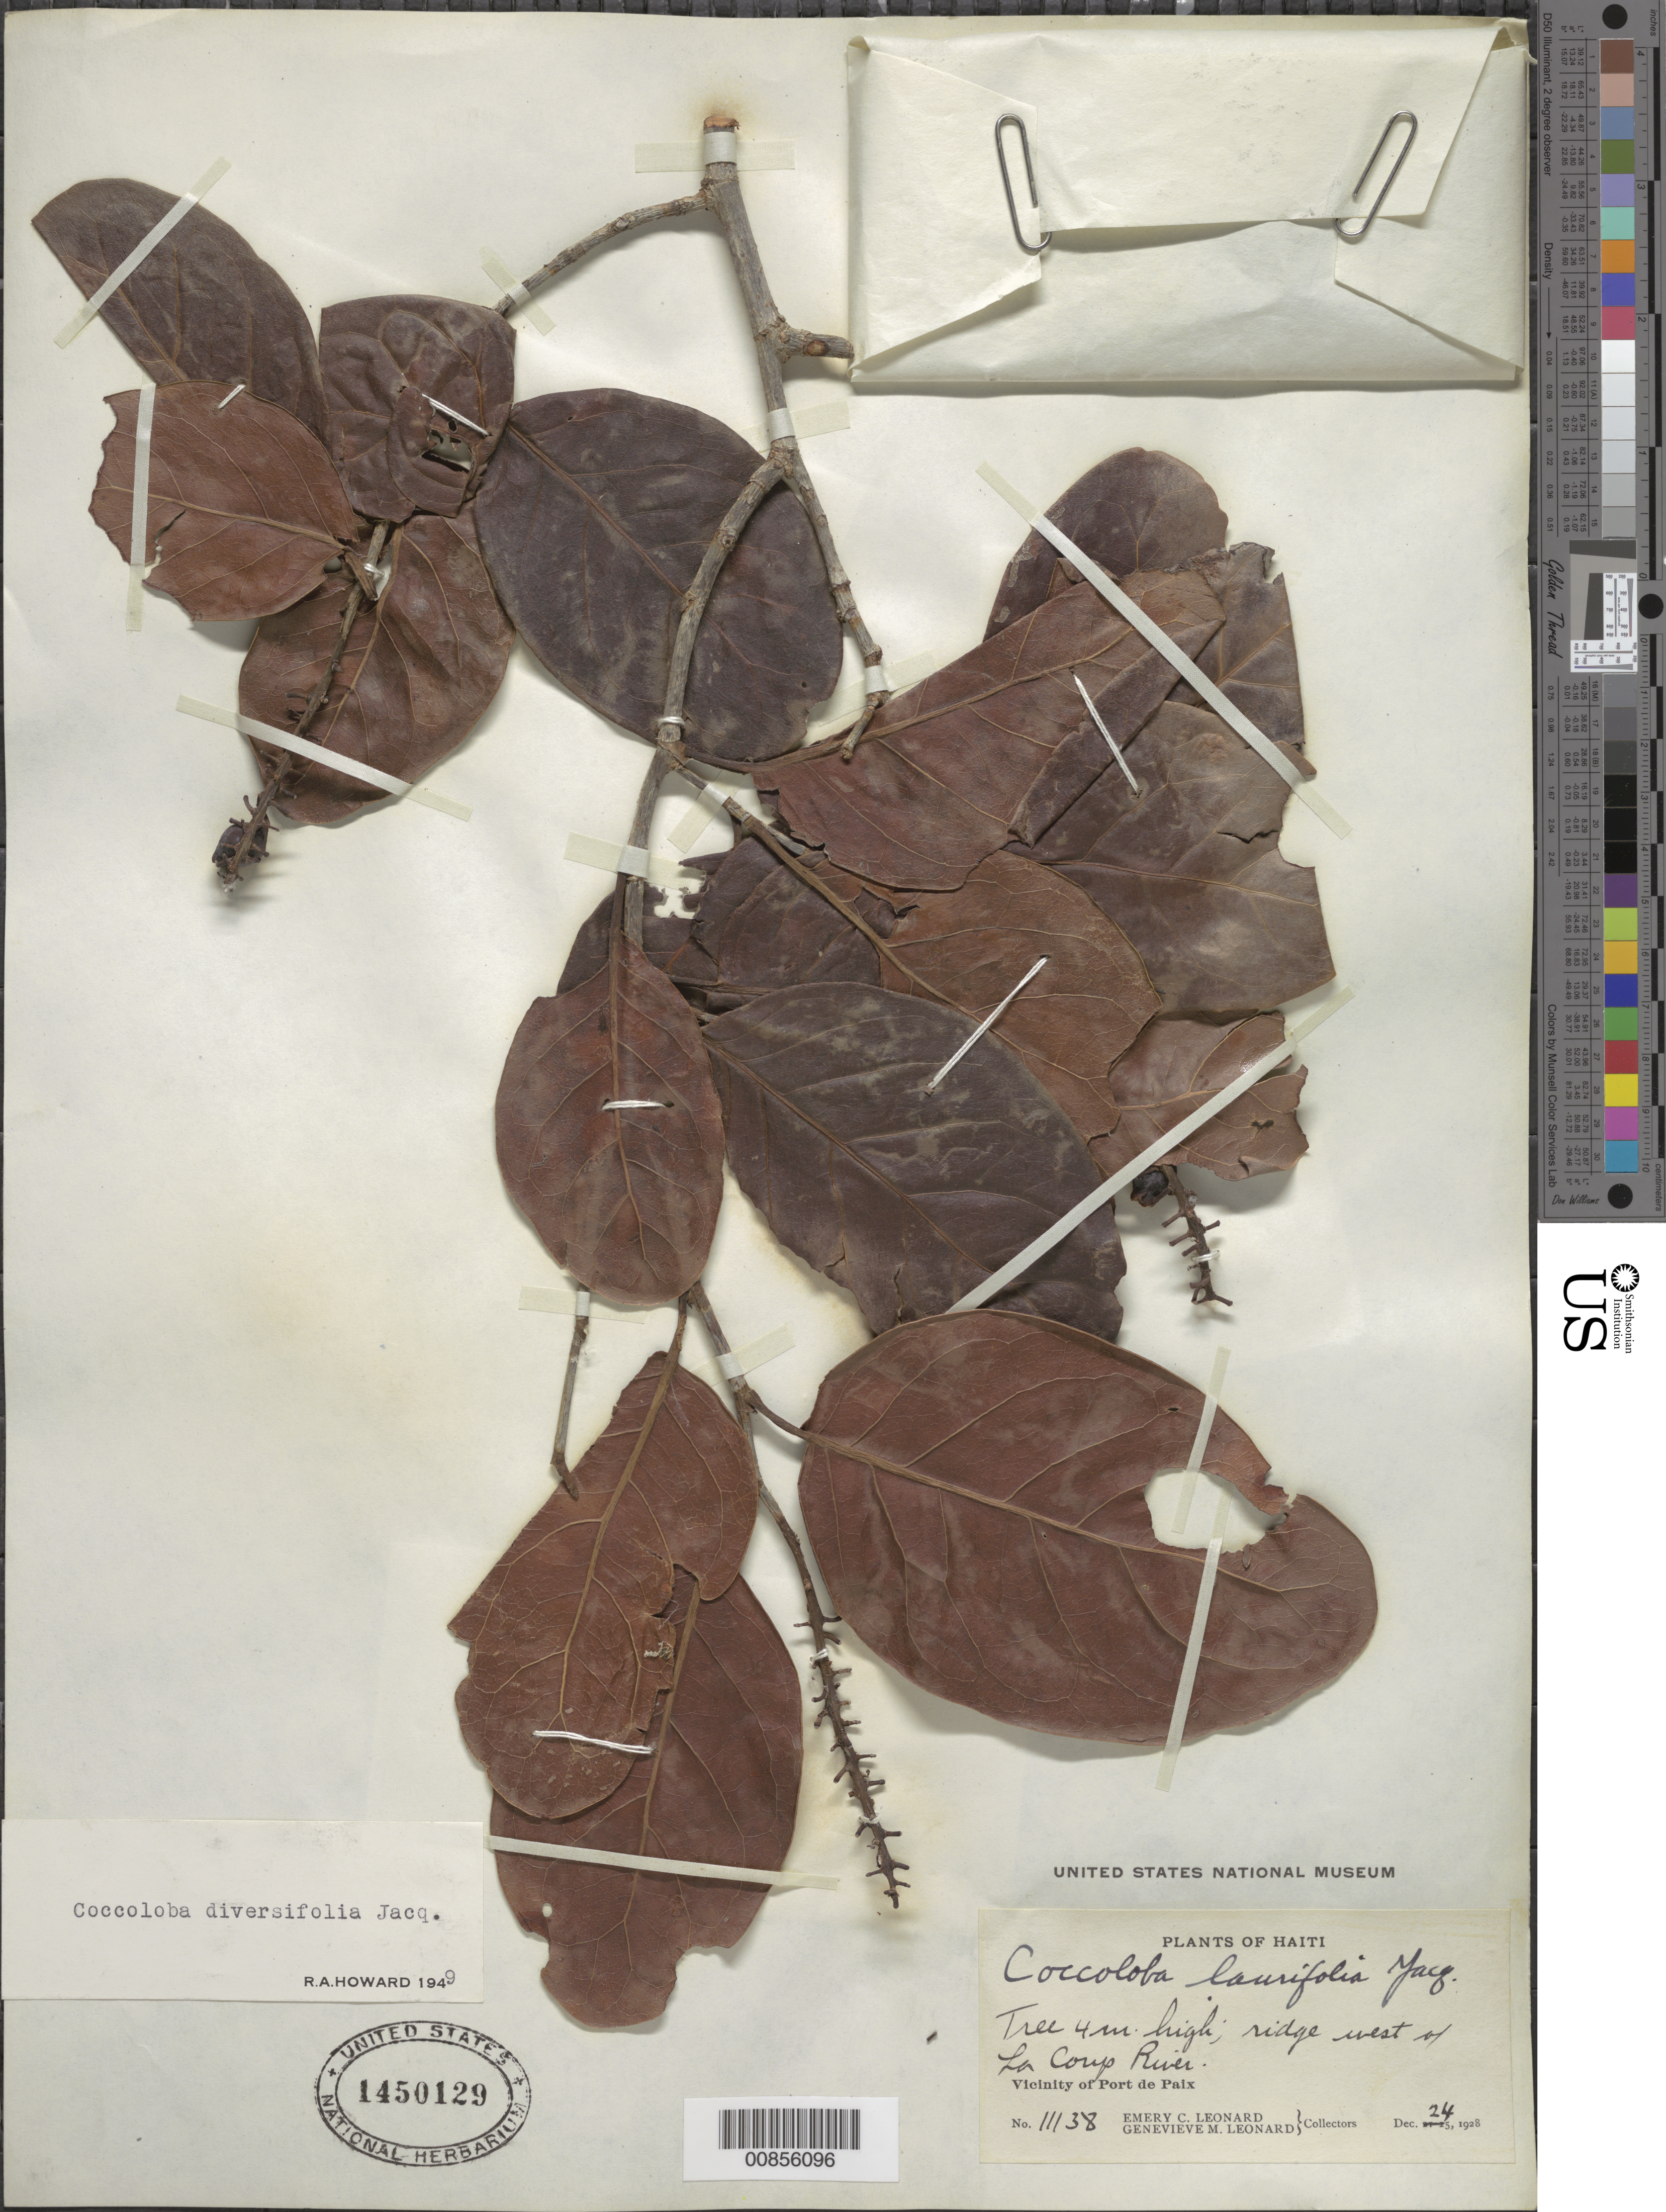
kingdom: Plantae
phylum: Tracheophyta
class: Magnoliopsida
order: Caryophyllales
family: Polygonaceae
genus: Coccoloba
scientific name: Coccoloba diversifolia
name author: Jacq.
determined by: Howard, R. A.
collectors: E. C. Leonard & G. M. Leonard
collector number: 11138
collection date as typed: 24 Dec 1928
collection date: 1928-12-24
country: Haiti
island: Hispaniola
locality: Vicinity of Port-de-Paix. Ridge west of La Coup River.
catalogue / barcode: US 1450129